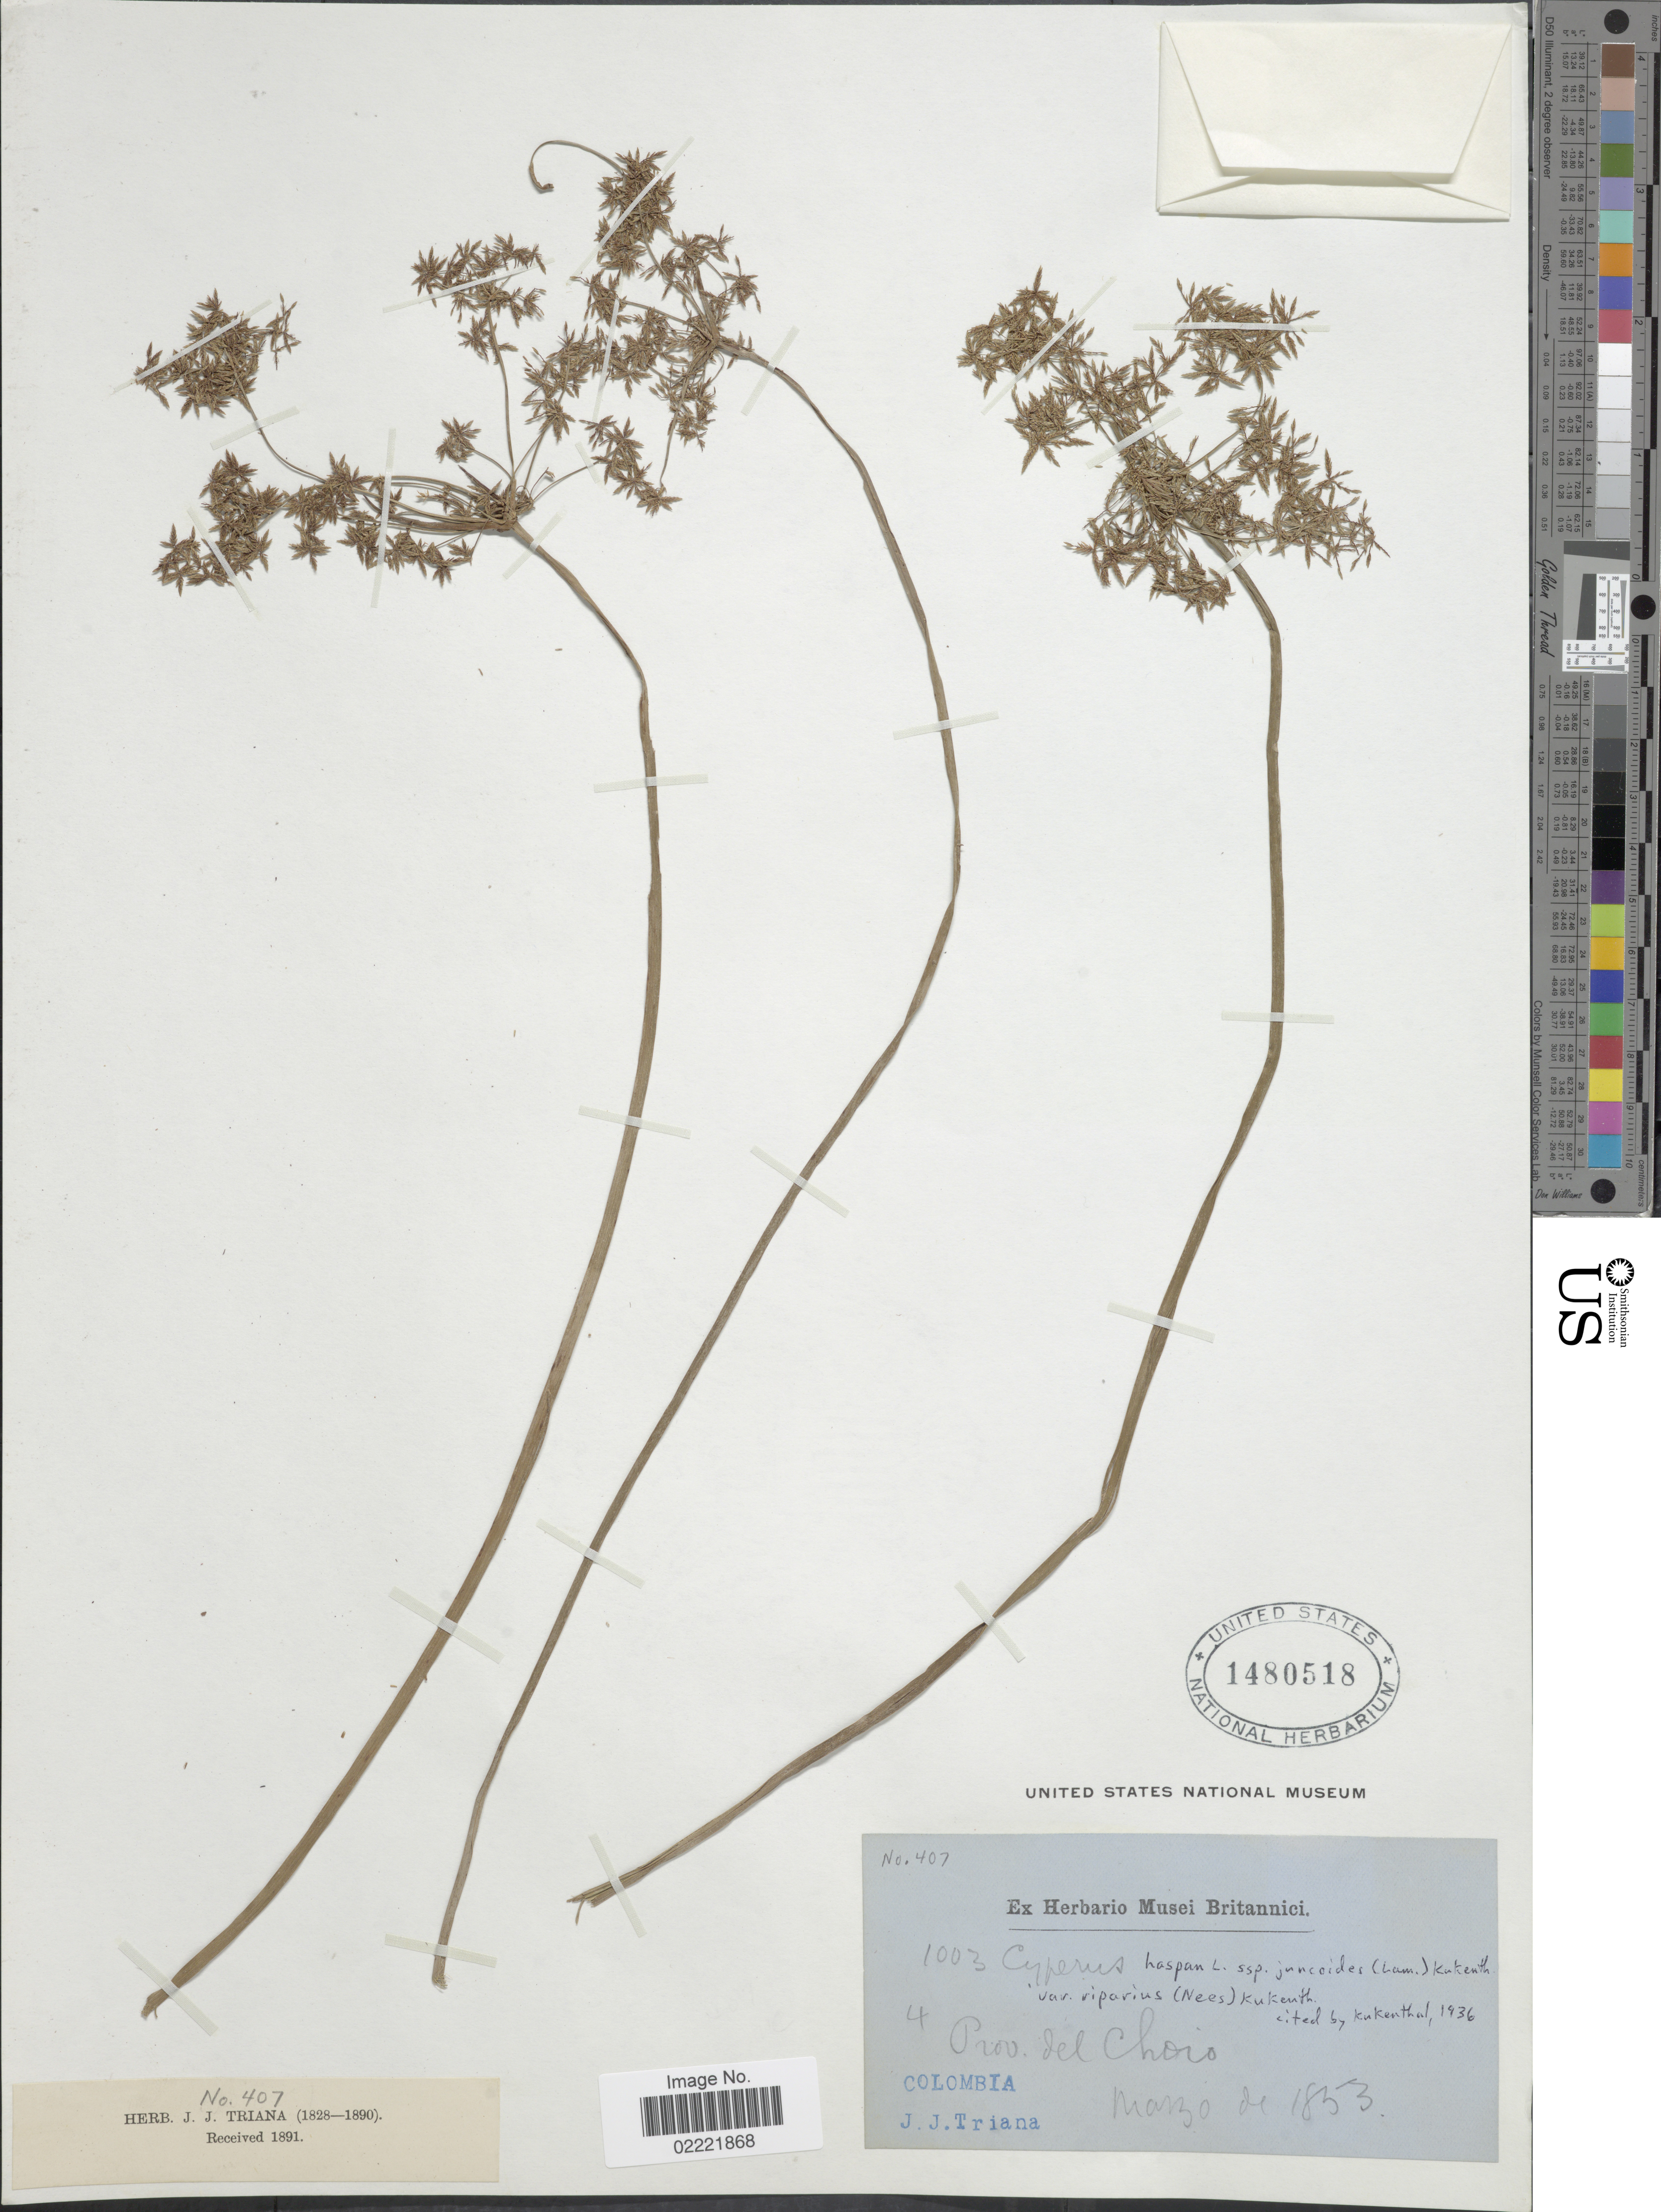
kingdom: Plantae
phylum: Tracheophyta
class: Liliopsida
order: Poales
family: Cyperaceae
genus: Cyperus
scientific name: Cyperus haspan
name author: L.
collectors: J. J. Triana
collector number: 1003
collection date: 1853-03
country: Colombia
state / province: Chocó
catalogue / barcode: US 1480518